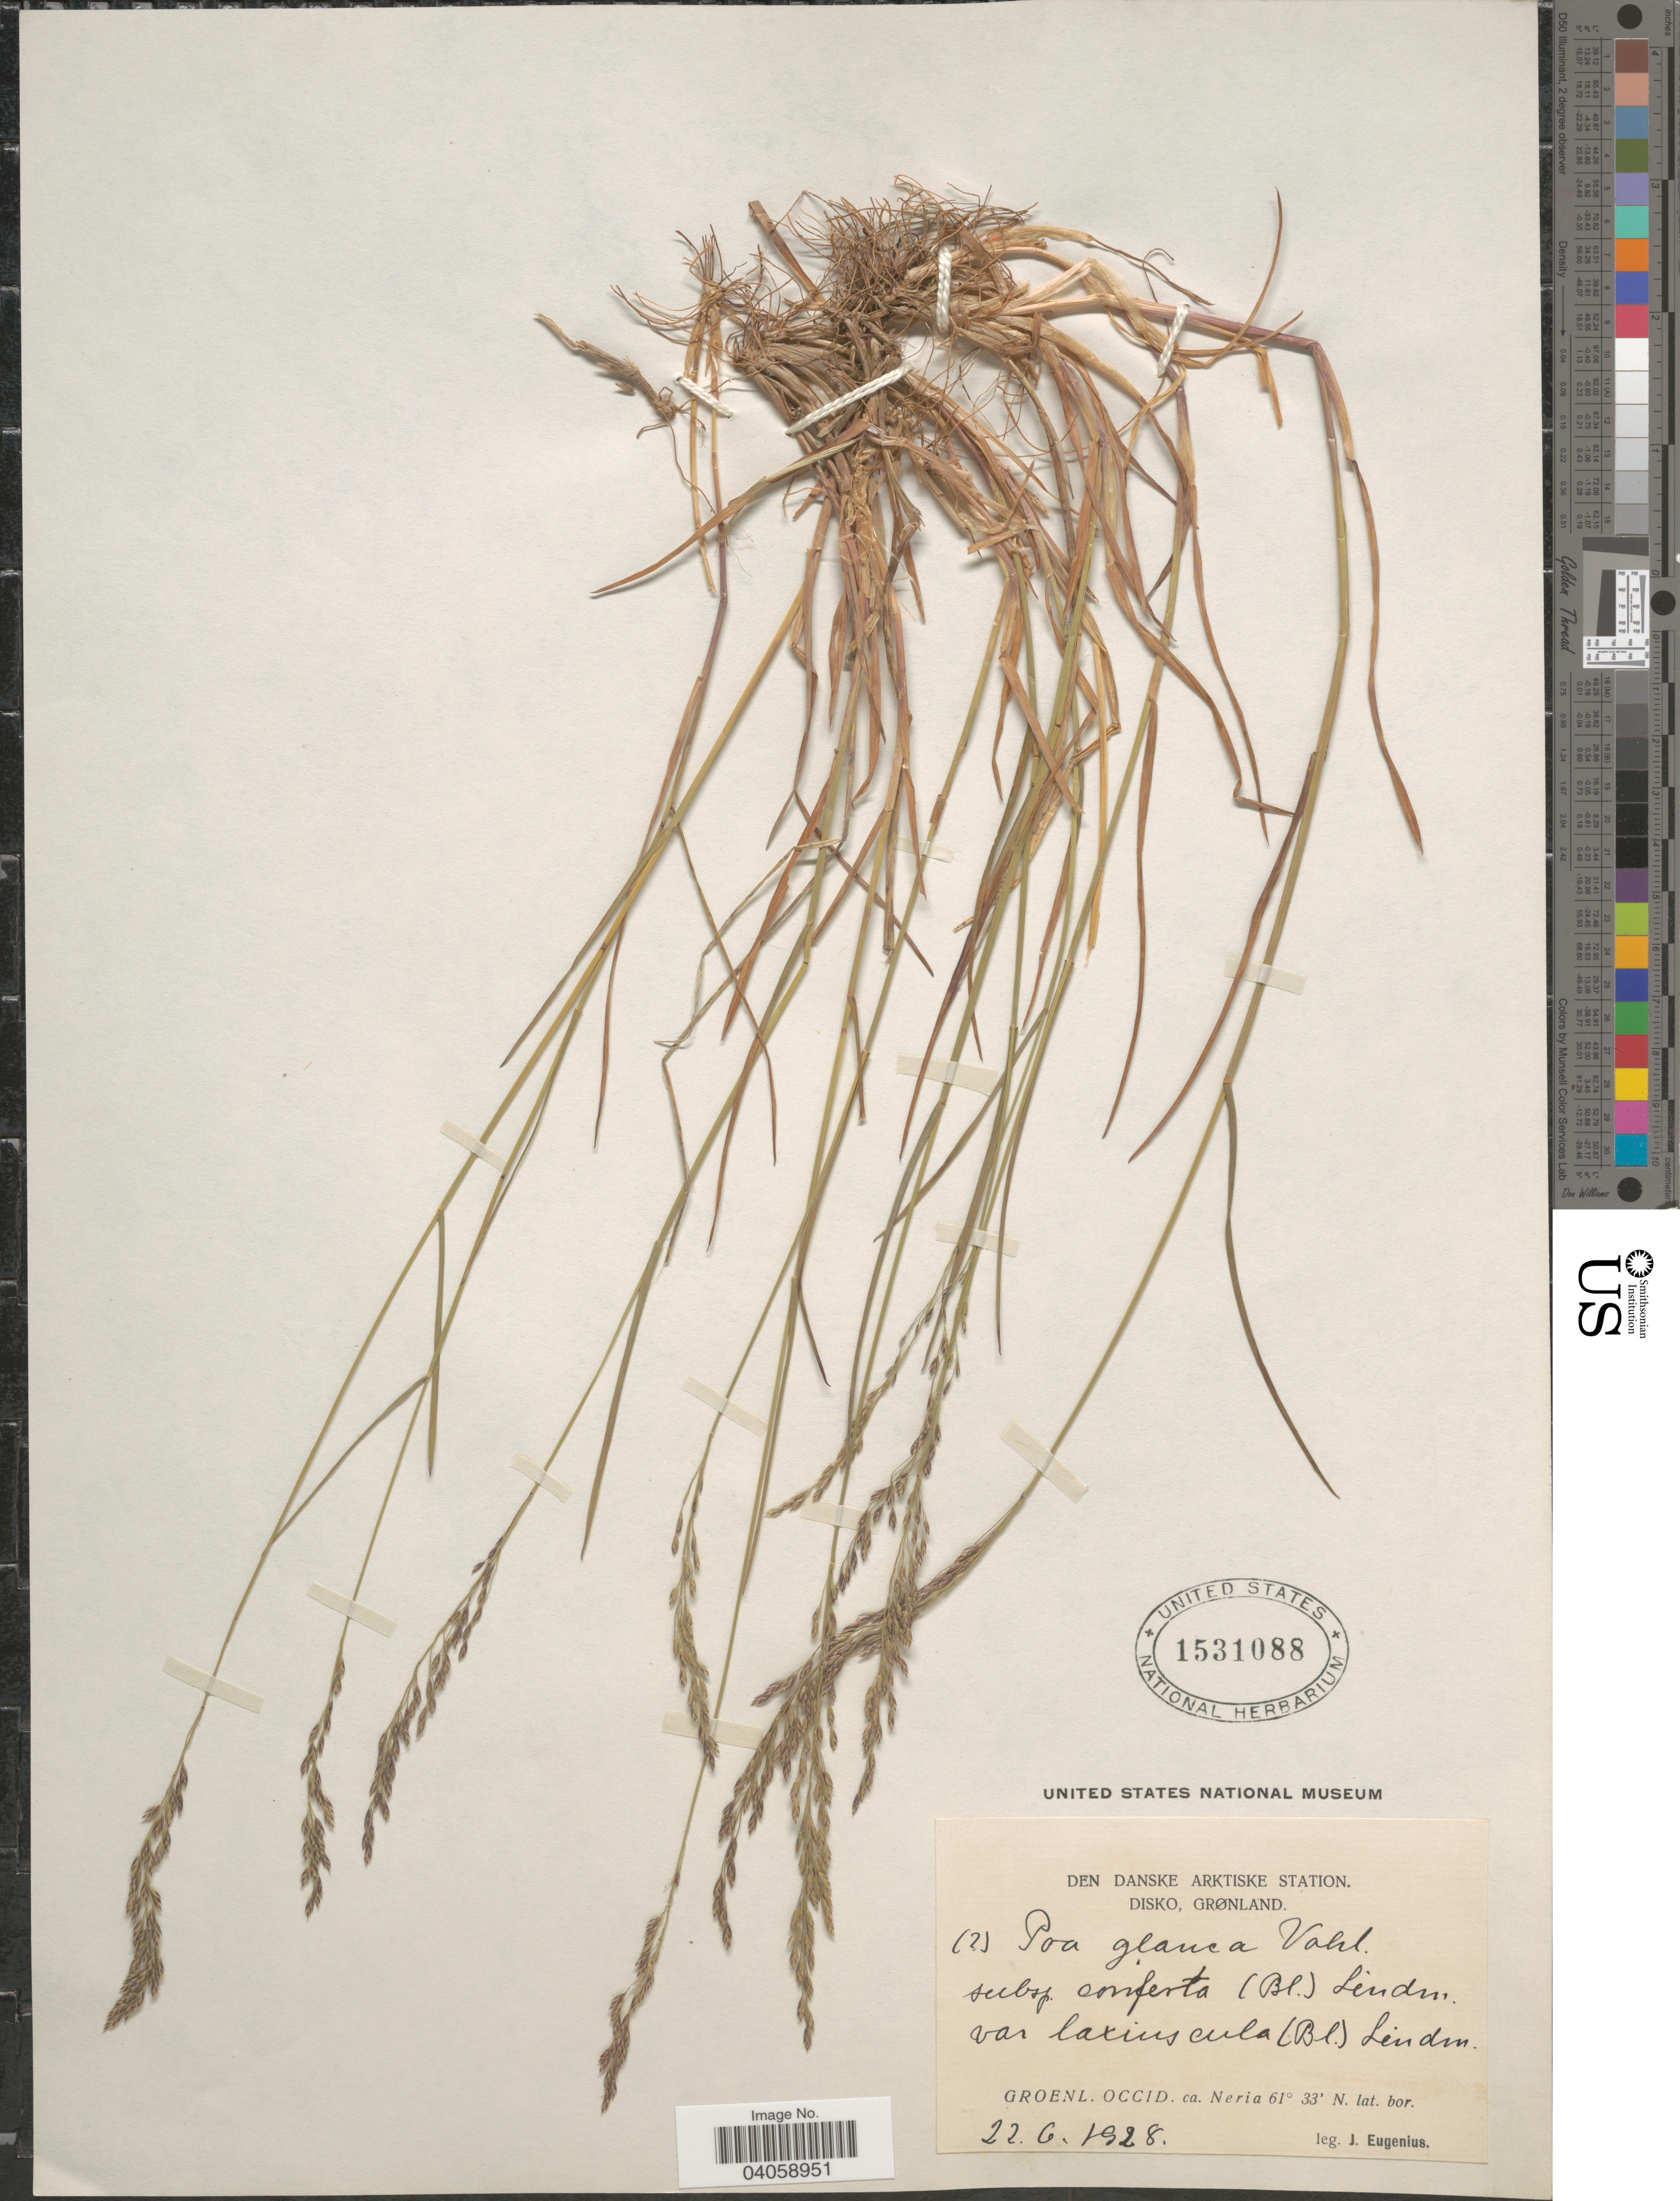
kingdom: Plantae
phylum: Tracheophyta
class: Liliopsida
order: Poales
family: Poaceae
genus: Poa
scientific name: Poa glauca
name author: Vahl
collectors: J. Eugenius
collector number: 2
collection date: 1928-06-22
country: Greenland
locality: Den Danske Arktiske Station. Disko, Grønland. Groenl. Occid. ca. Neria.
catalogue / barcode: US 1531088